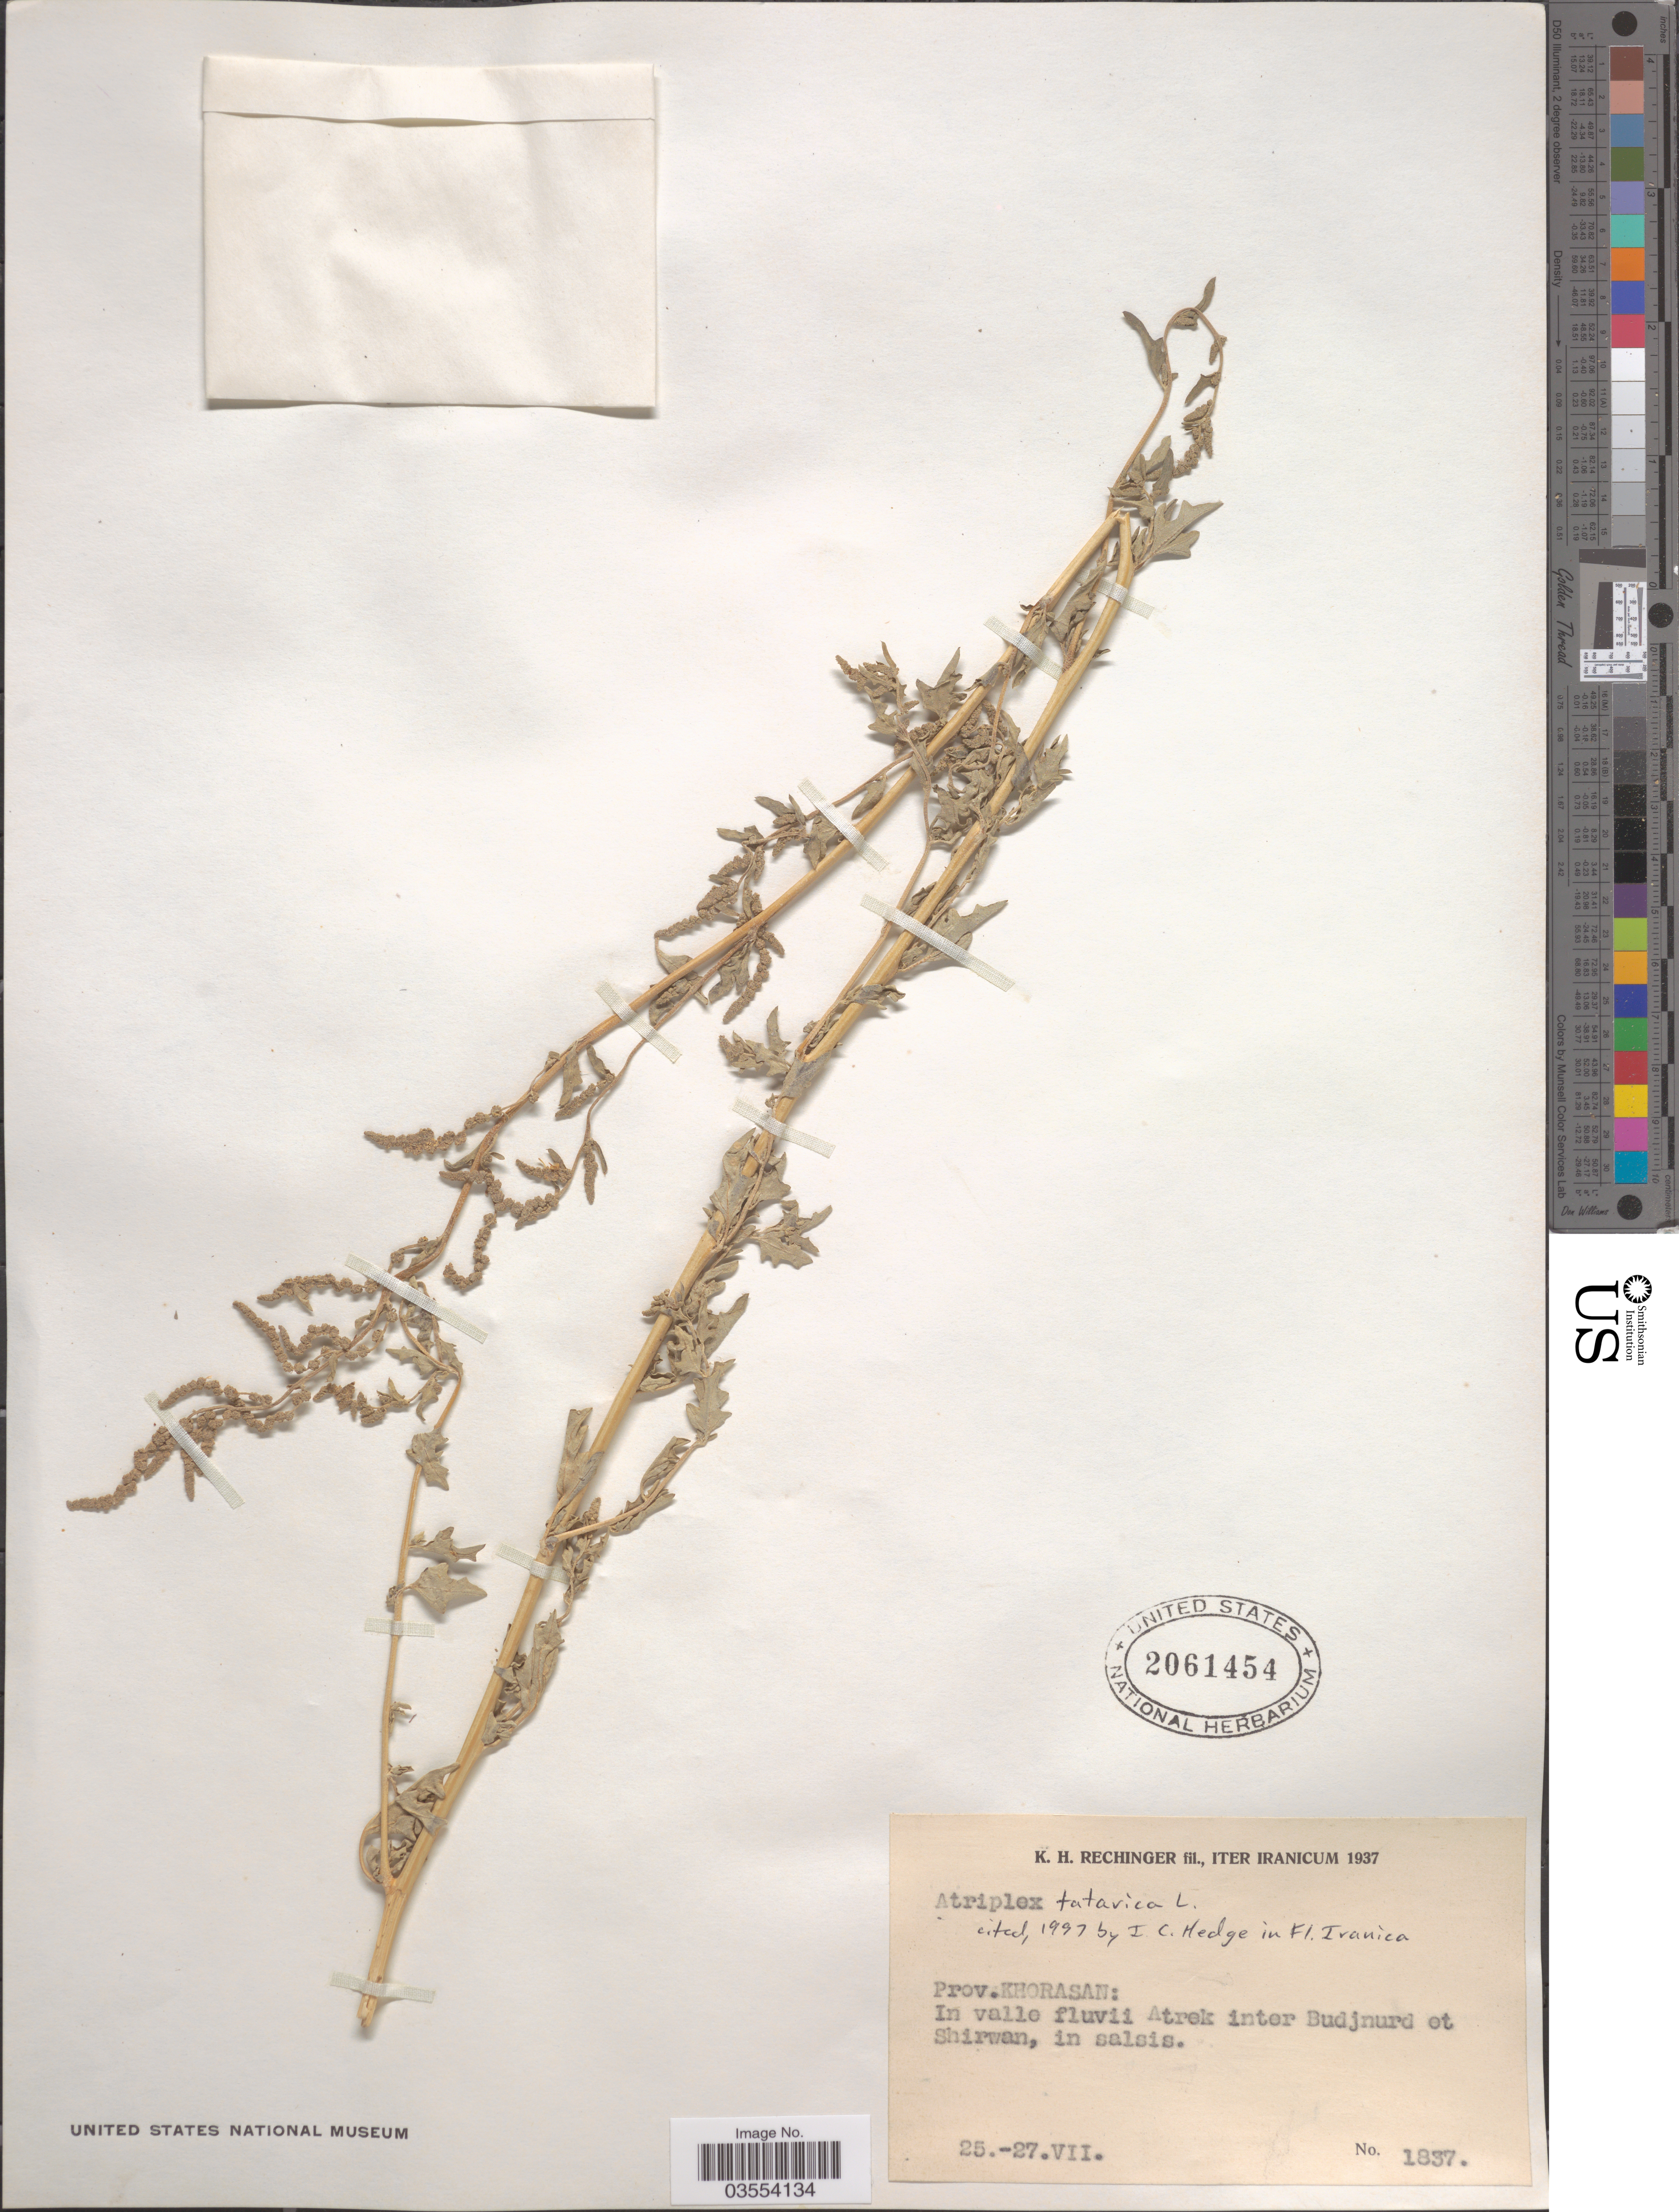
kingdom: Plantae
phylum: Tracheophyta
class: Magnoliopsida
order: Caryophyllales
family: Amaranthaceae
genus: Atriplex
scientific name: Atriplex tatarica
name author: L.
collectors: K. H. Rechinger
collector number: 1837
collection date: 1937-07-25/1937-07-27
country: Iran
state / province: Khorasan [obsolete]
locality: Prov. Khorasan: In valle fluvii Atrek inter Budjnurd et Shirwan, in salsis.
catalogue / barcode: US 2061454